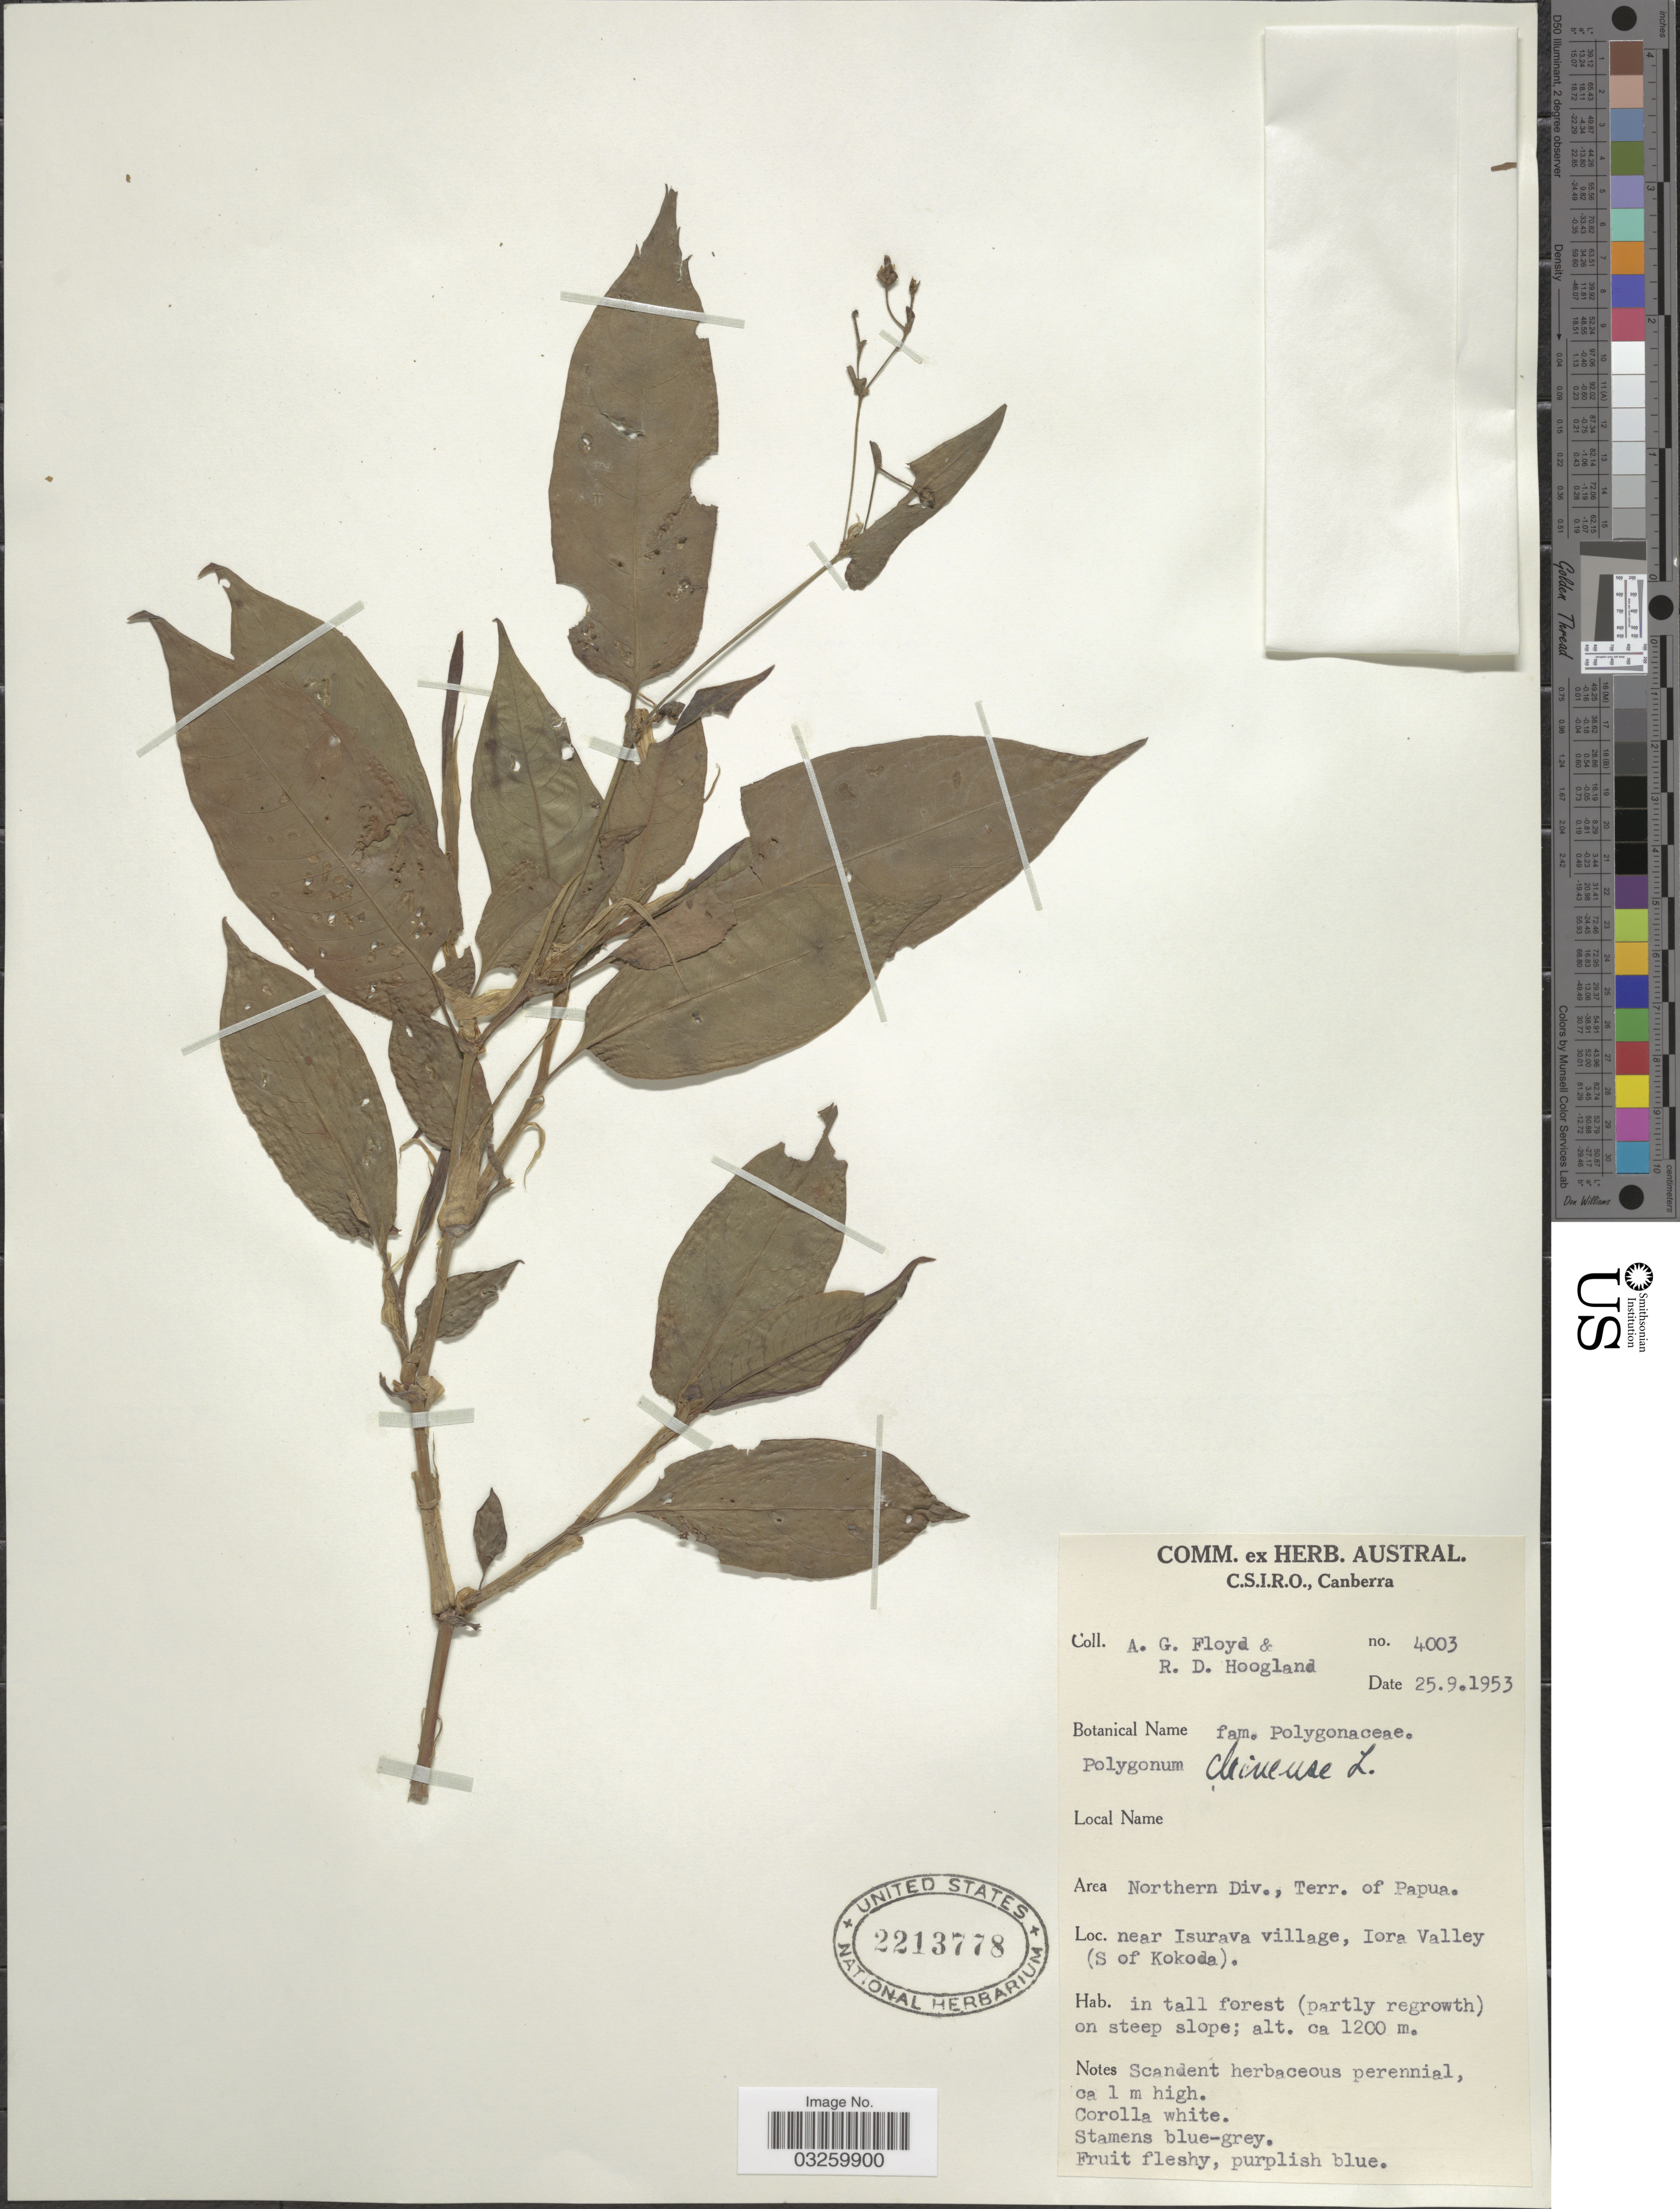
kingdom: Plantae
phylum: Tracheophyta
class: Magnoliopsida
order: Caryophyllales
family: Polygonaceae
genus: Persicaria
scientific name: Persicaria chinensis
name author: (L.) H. Gross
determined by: Wagner, W. L., (BOT), Smithsonian Institution - National Museum of Natural History (UNITED STATES)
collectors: A. G. Floyd & R. D. Hoogland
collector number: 4003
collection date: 1953-09-25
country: Papua New Guinea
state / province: Northern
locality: Area: Northern Div., Terr. of Papua. Near Isurava village, Iora Valley (S of Kokoda).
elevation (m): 1200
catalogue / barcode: US 2213778